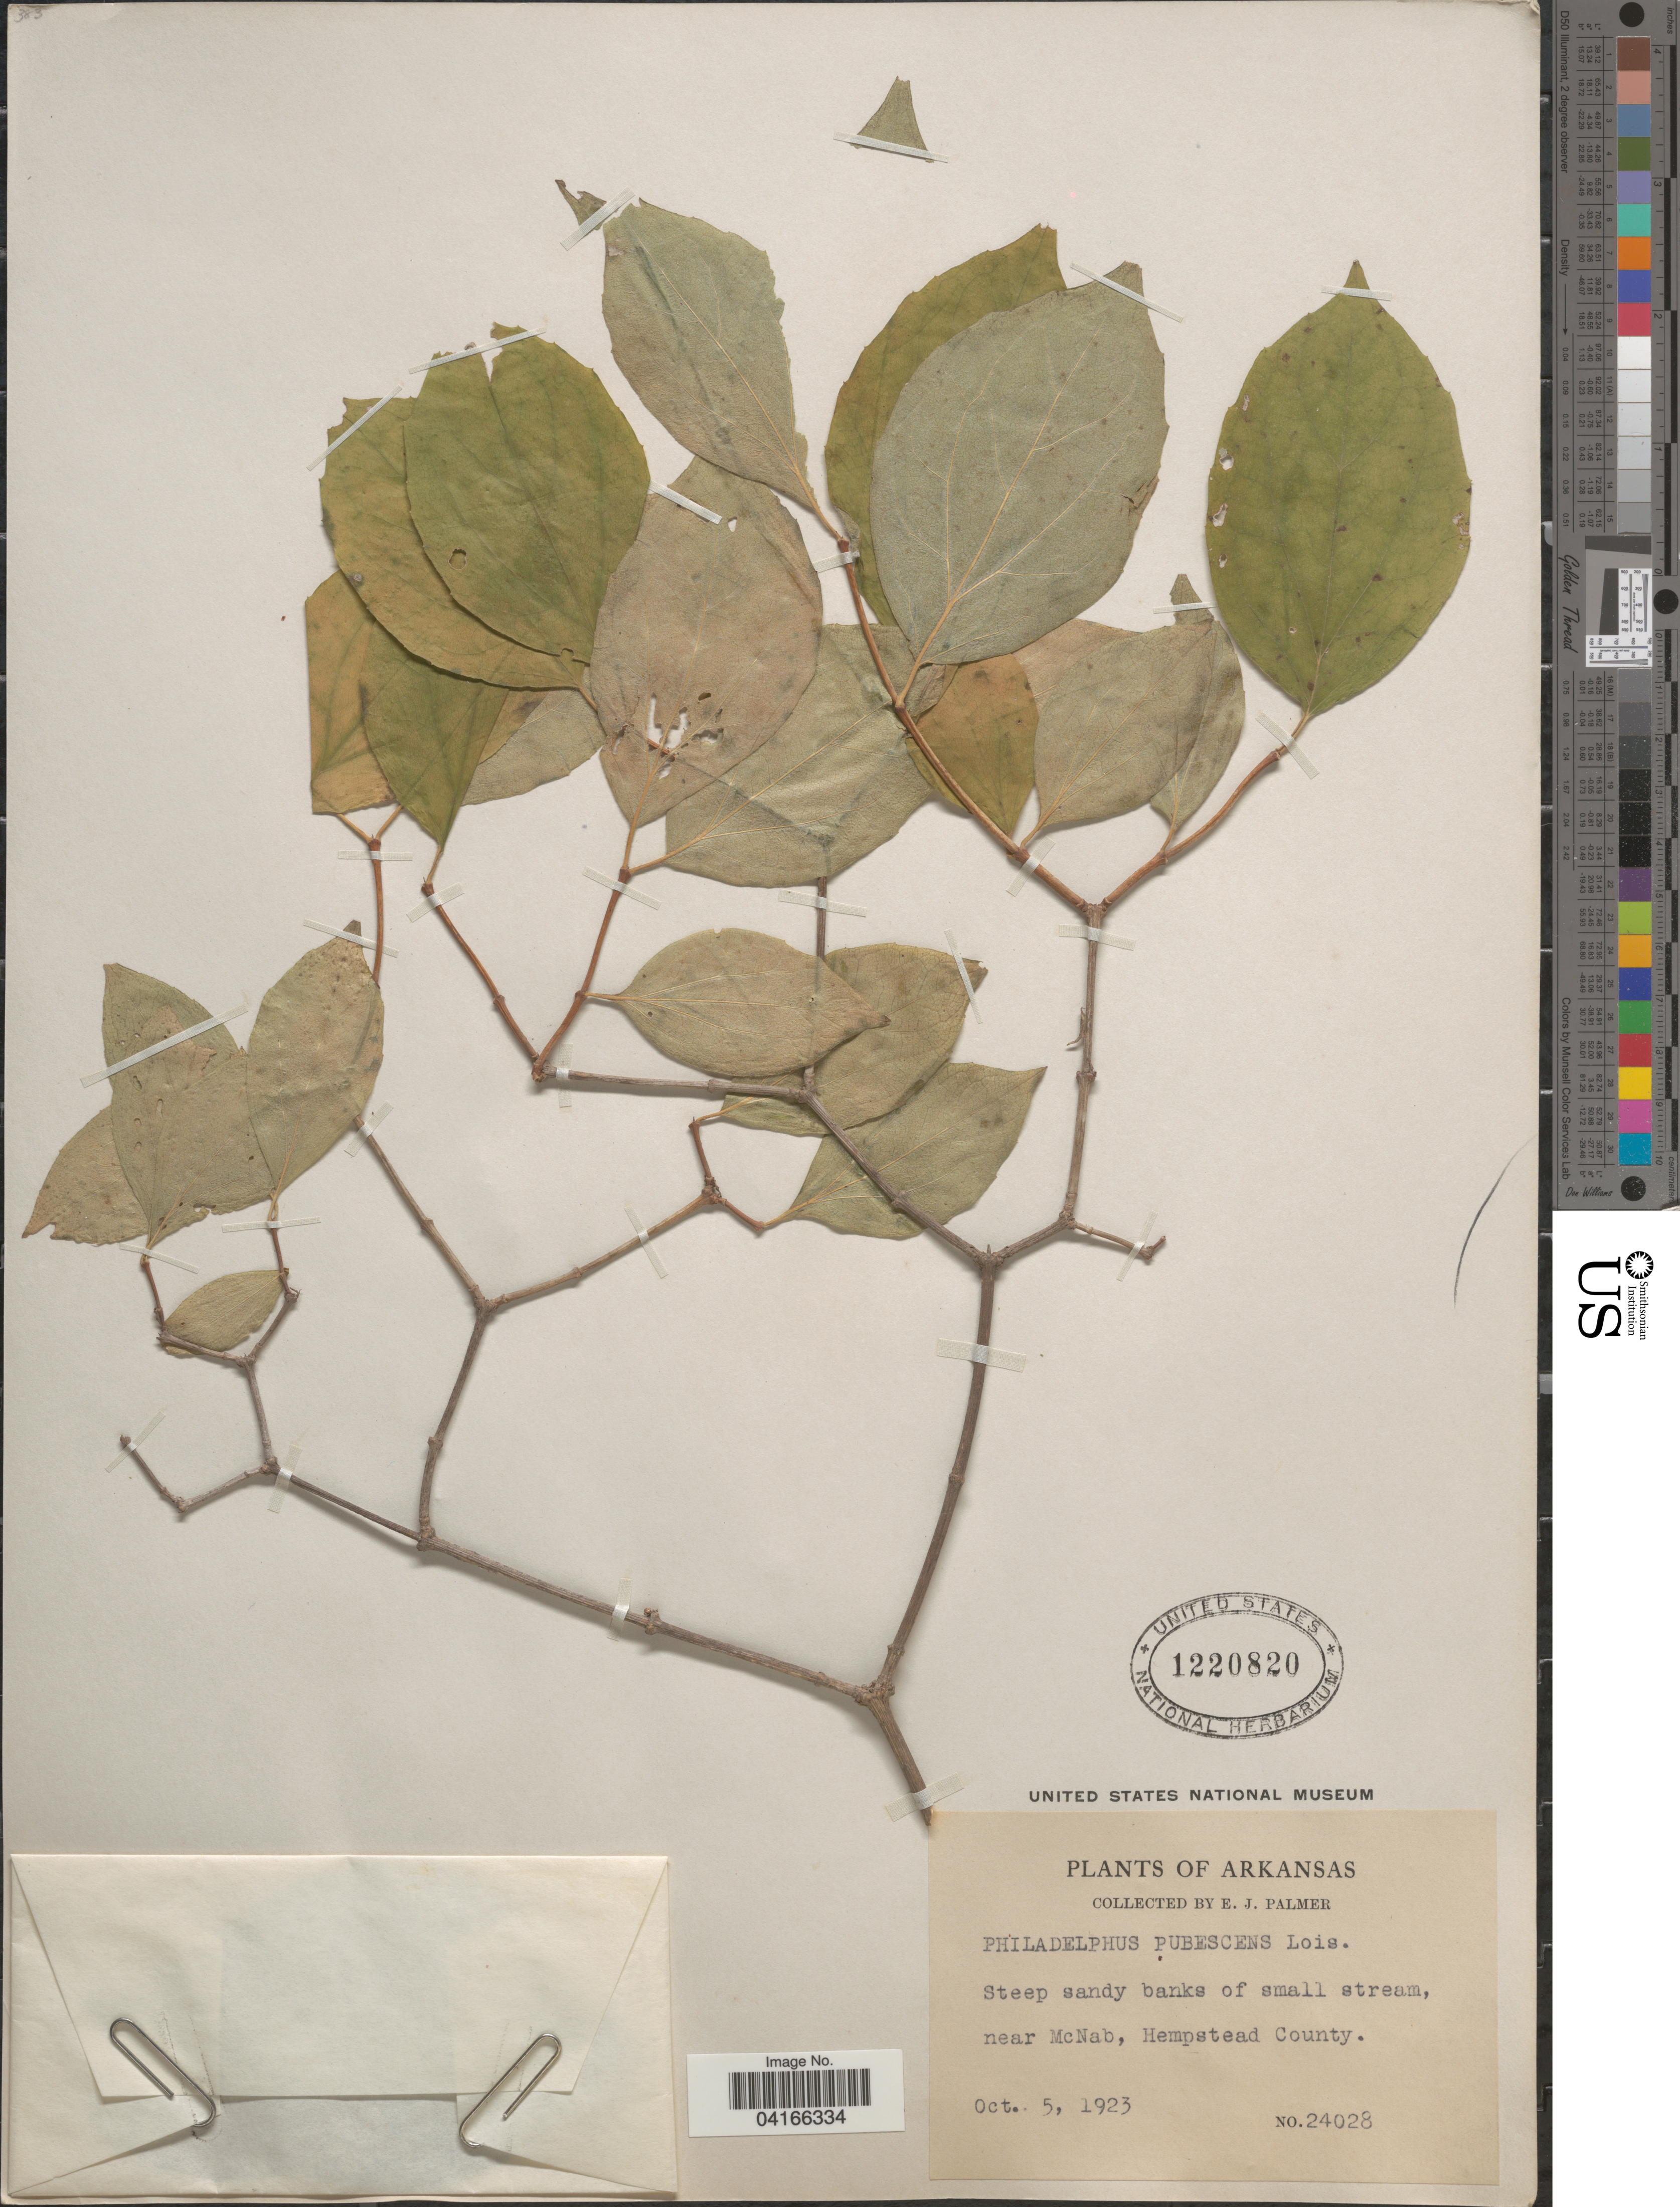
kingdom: Plantae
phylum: Tracheophyta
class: Magnoliopsida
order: Cornales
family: Hydrangeaceae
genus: Philadelphus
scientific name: Philadelphus pubescens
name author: Loisel.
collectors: E. J. Palmer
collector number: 24028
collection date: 1923-10-05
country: United States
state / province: Arkansas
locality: Near McNab, Hempstead County.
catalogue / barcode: US 1220820